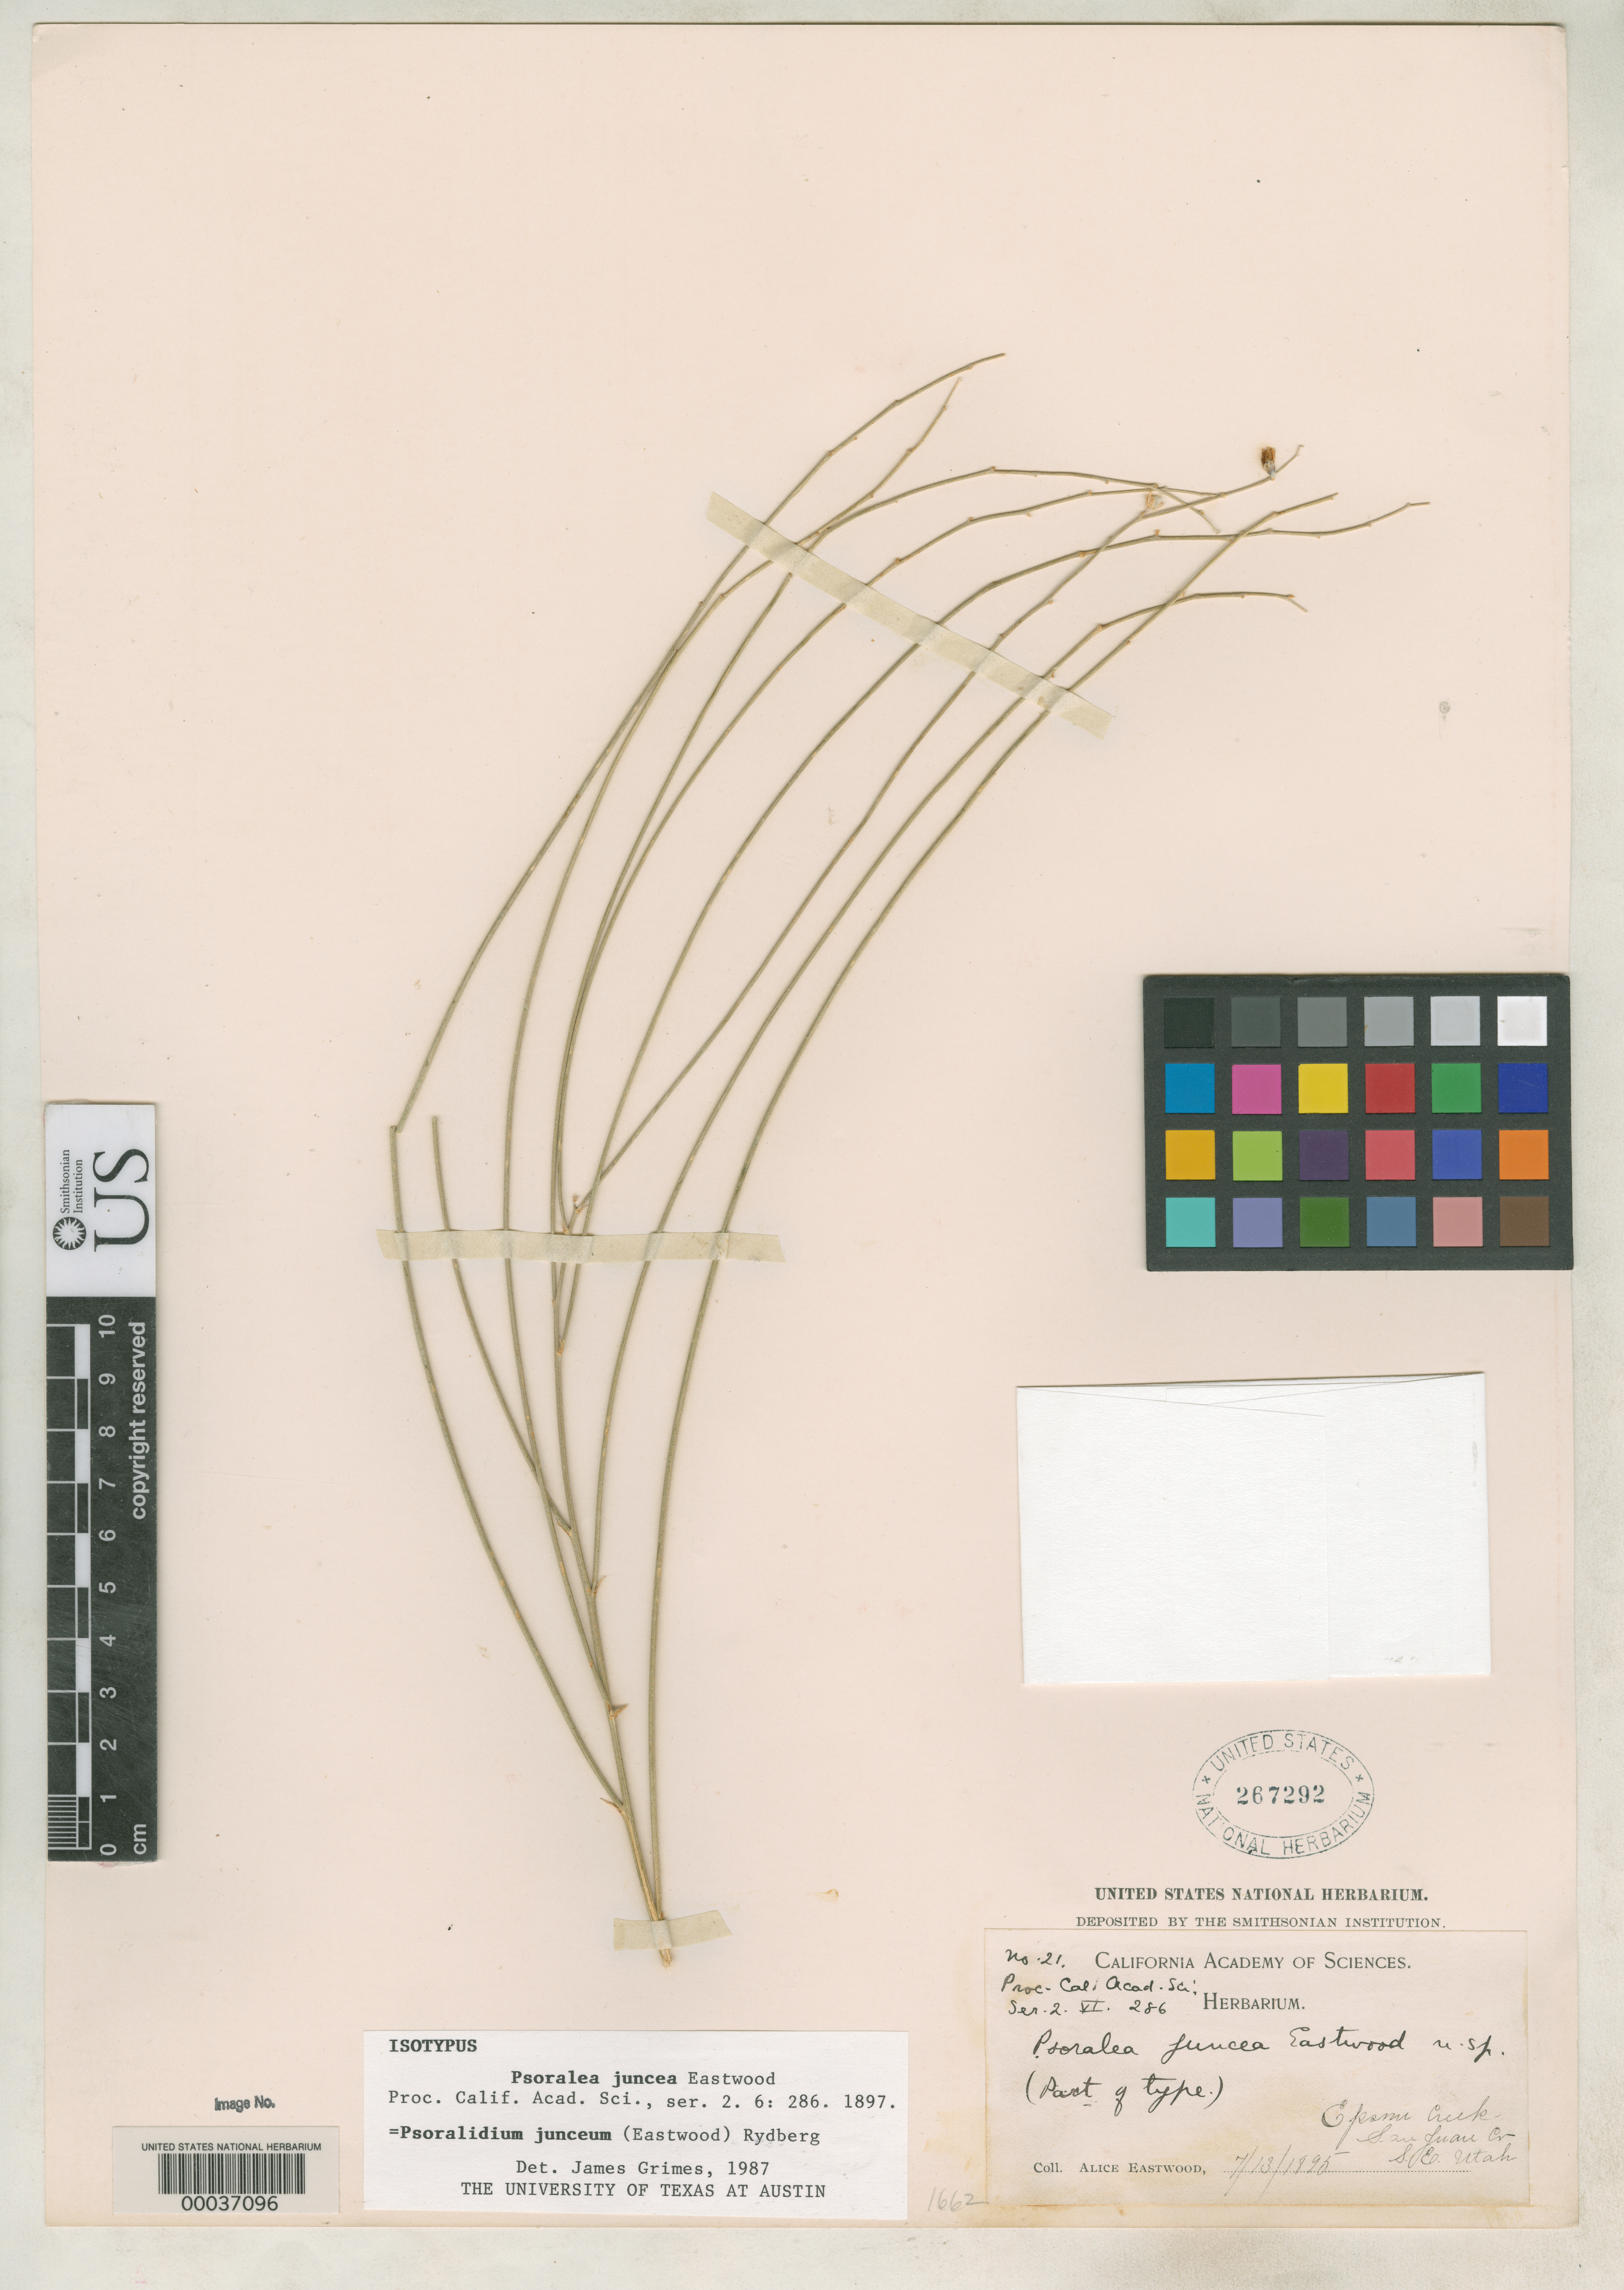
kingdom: Plantae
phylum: Tracheophyta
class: Magnoliopsida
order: Fabales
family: Fabaceae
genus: Psoralea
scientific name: Psoralea juncea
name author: Eastw.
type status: Isotype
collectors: A. Eastwood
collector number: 21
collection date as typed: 13 Jul 1895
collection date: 1895-07-13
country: United States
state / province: Utah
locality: Epsom Creek.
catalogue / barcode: US 267292